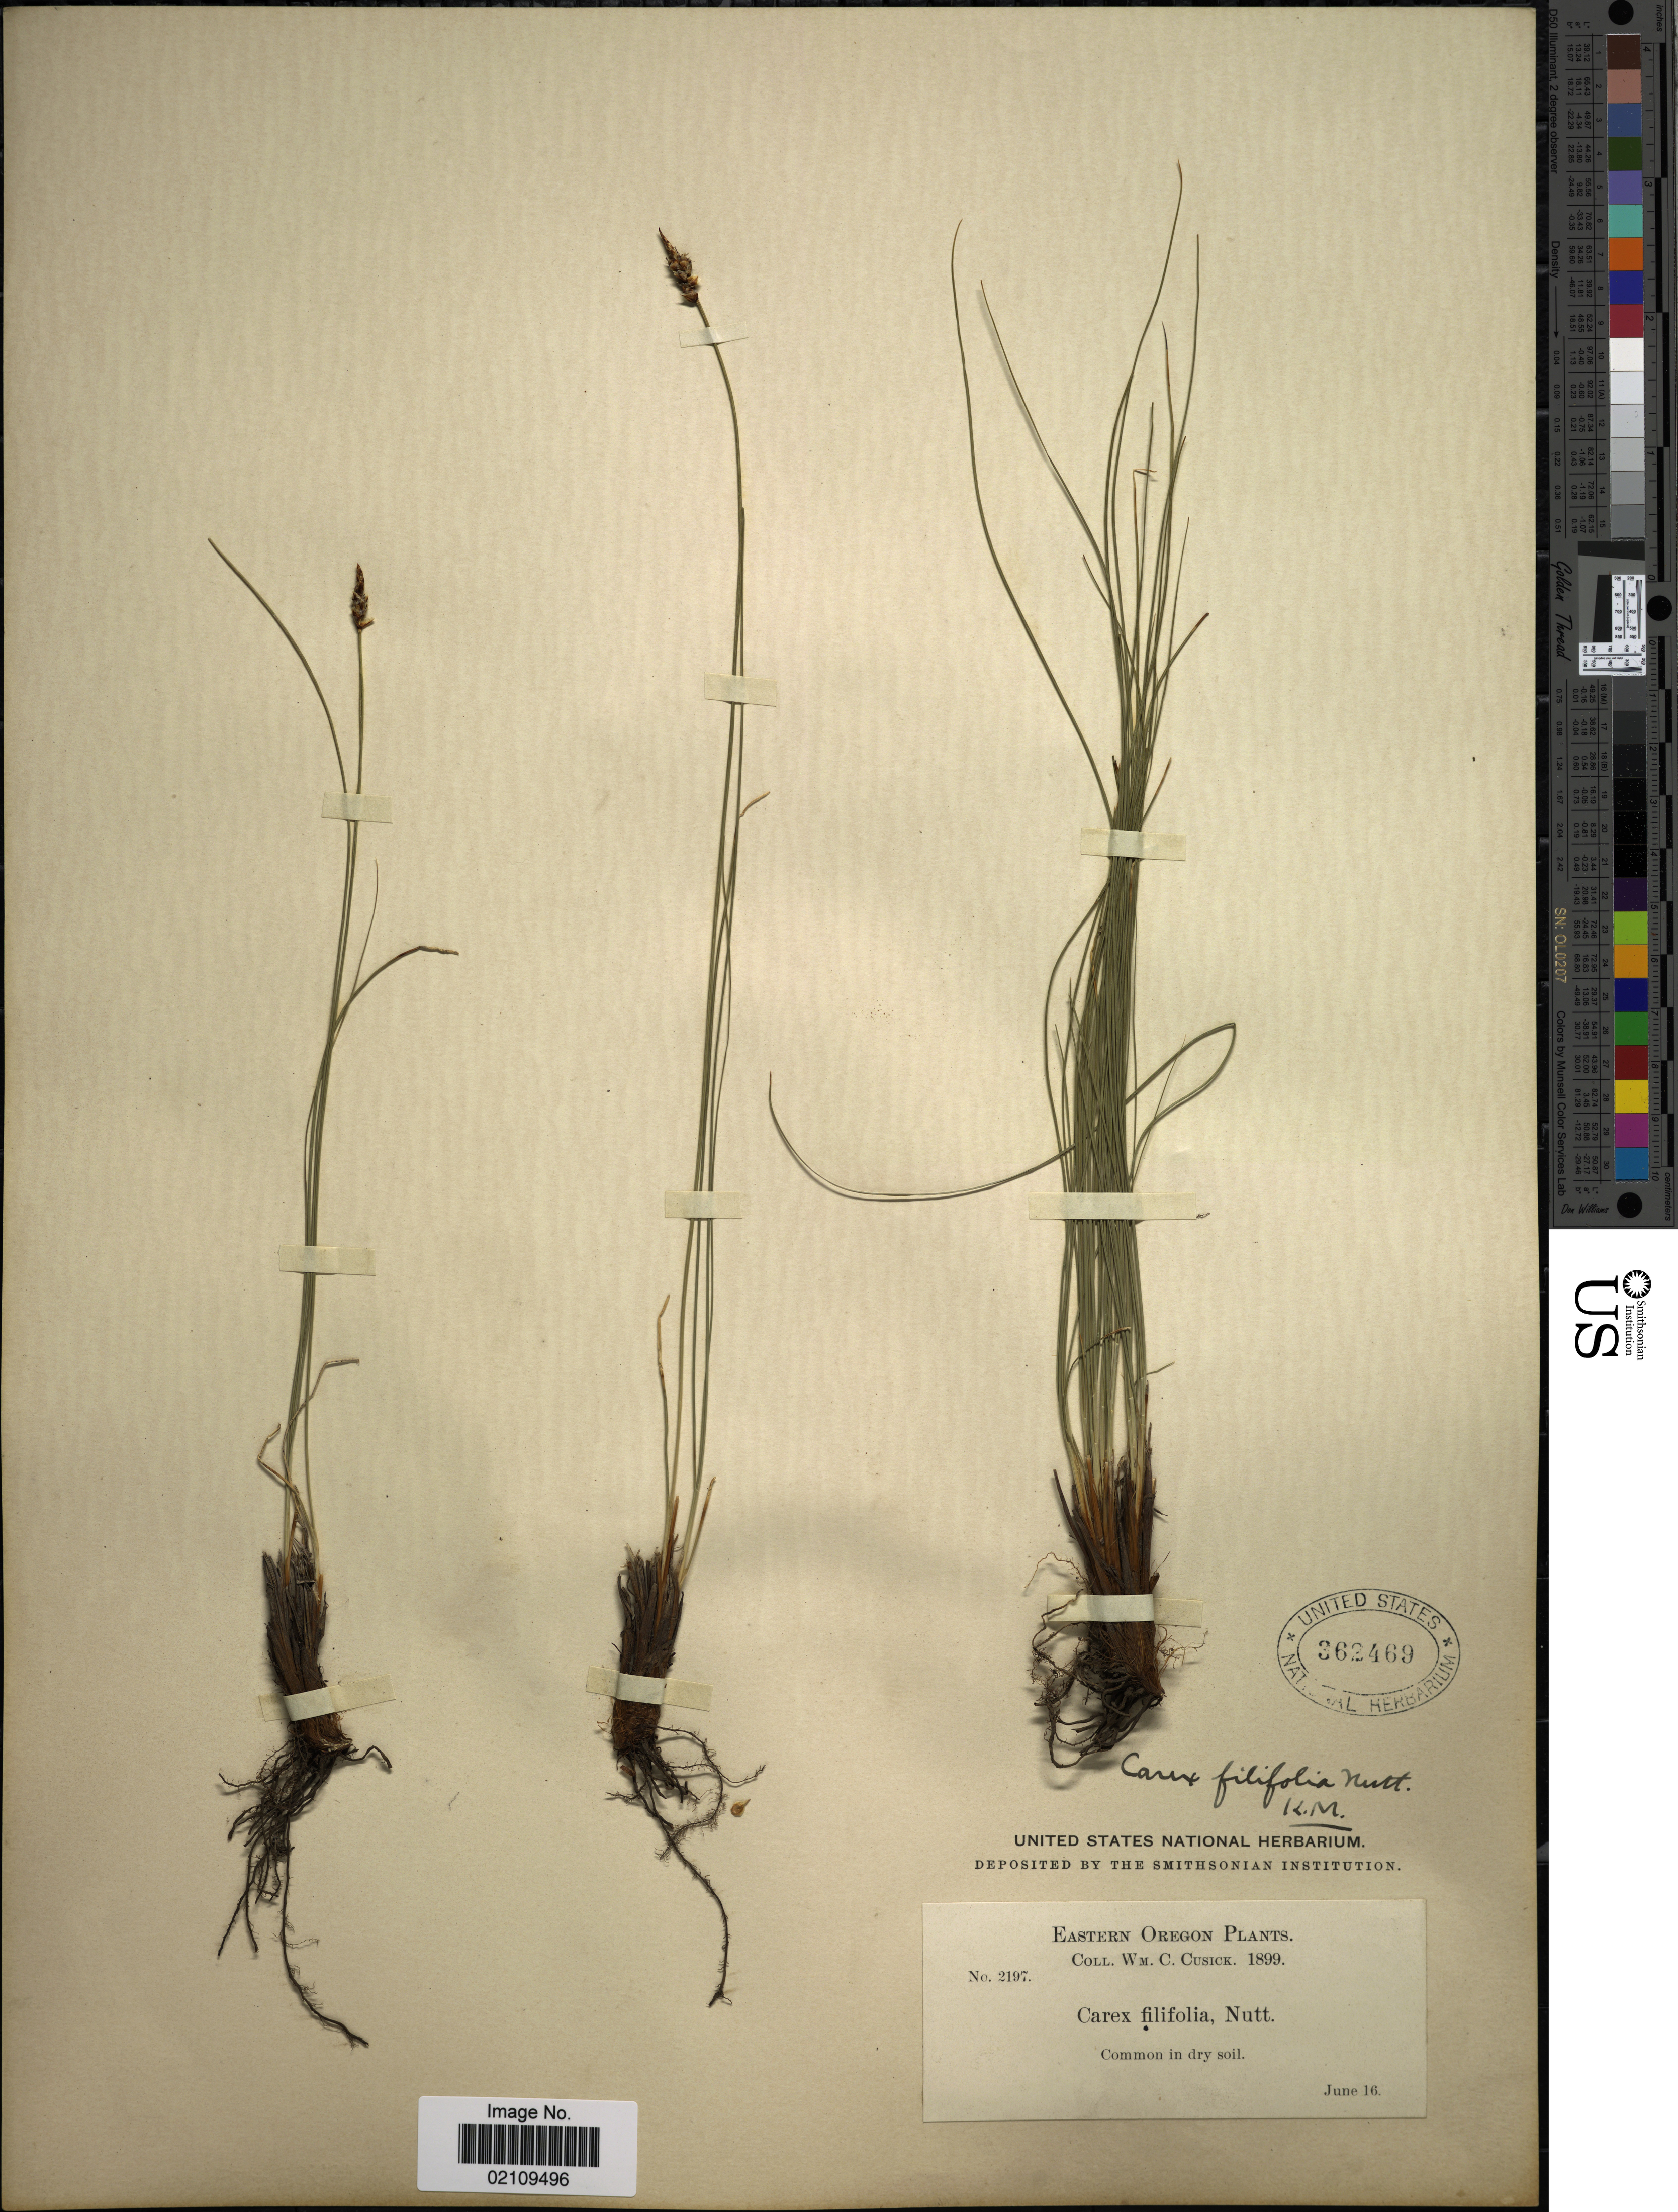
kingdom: Plantae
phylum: Tracheophyta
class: Liliopsida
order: Poales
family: Cyperaceae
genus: Carex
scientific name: Carex filifolia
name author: Nutt.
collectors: W. C. Cusick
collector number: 2197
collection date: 1899-06-16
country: United States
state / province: Oregon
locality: Eastern Oregon, Common in dry soil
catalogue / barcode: US 362469